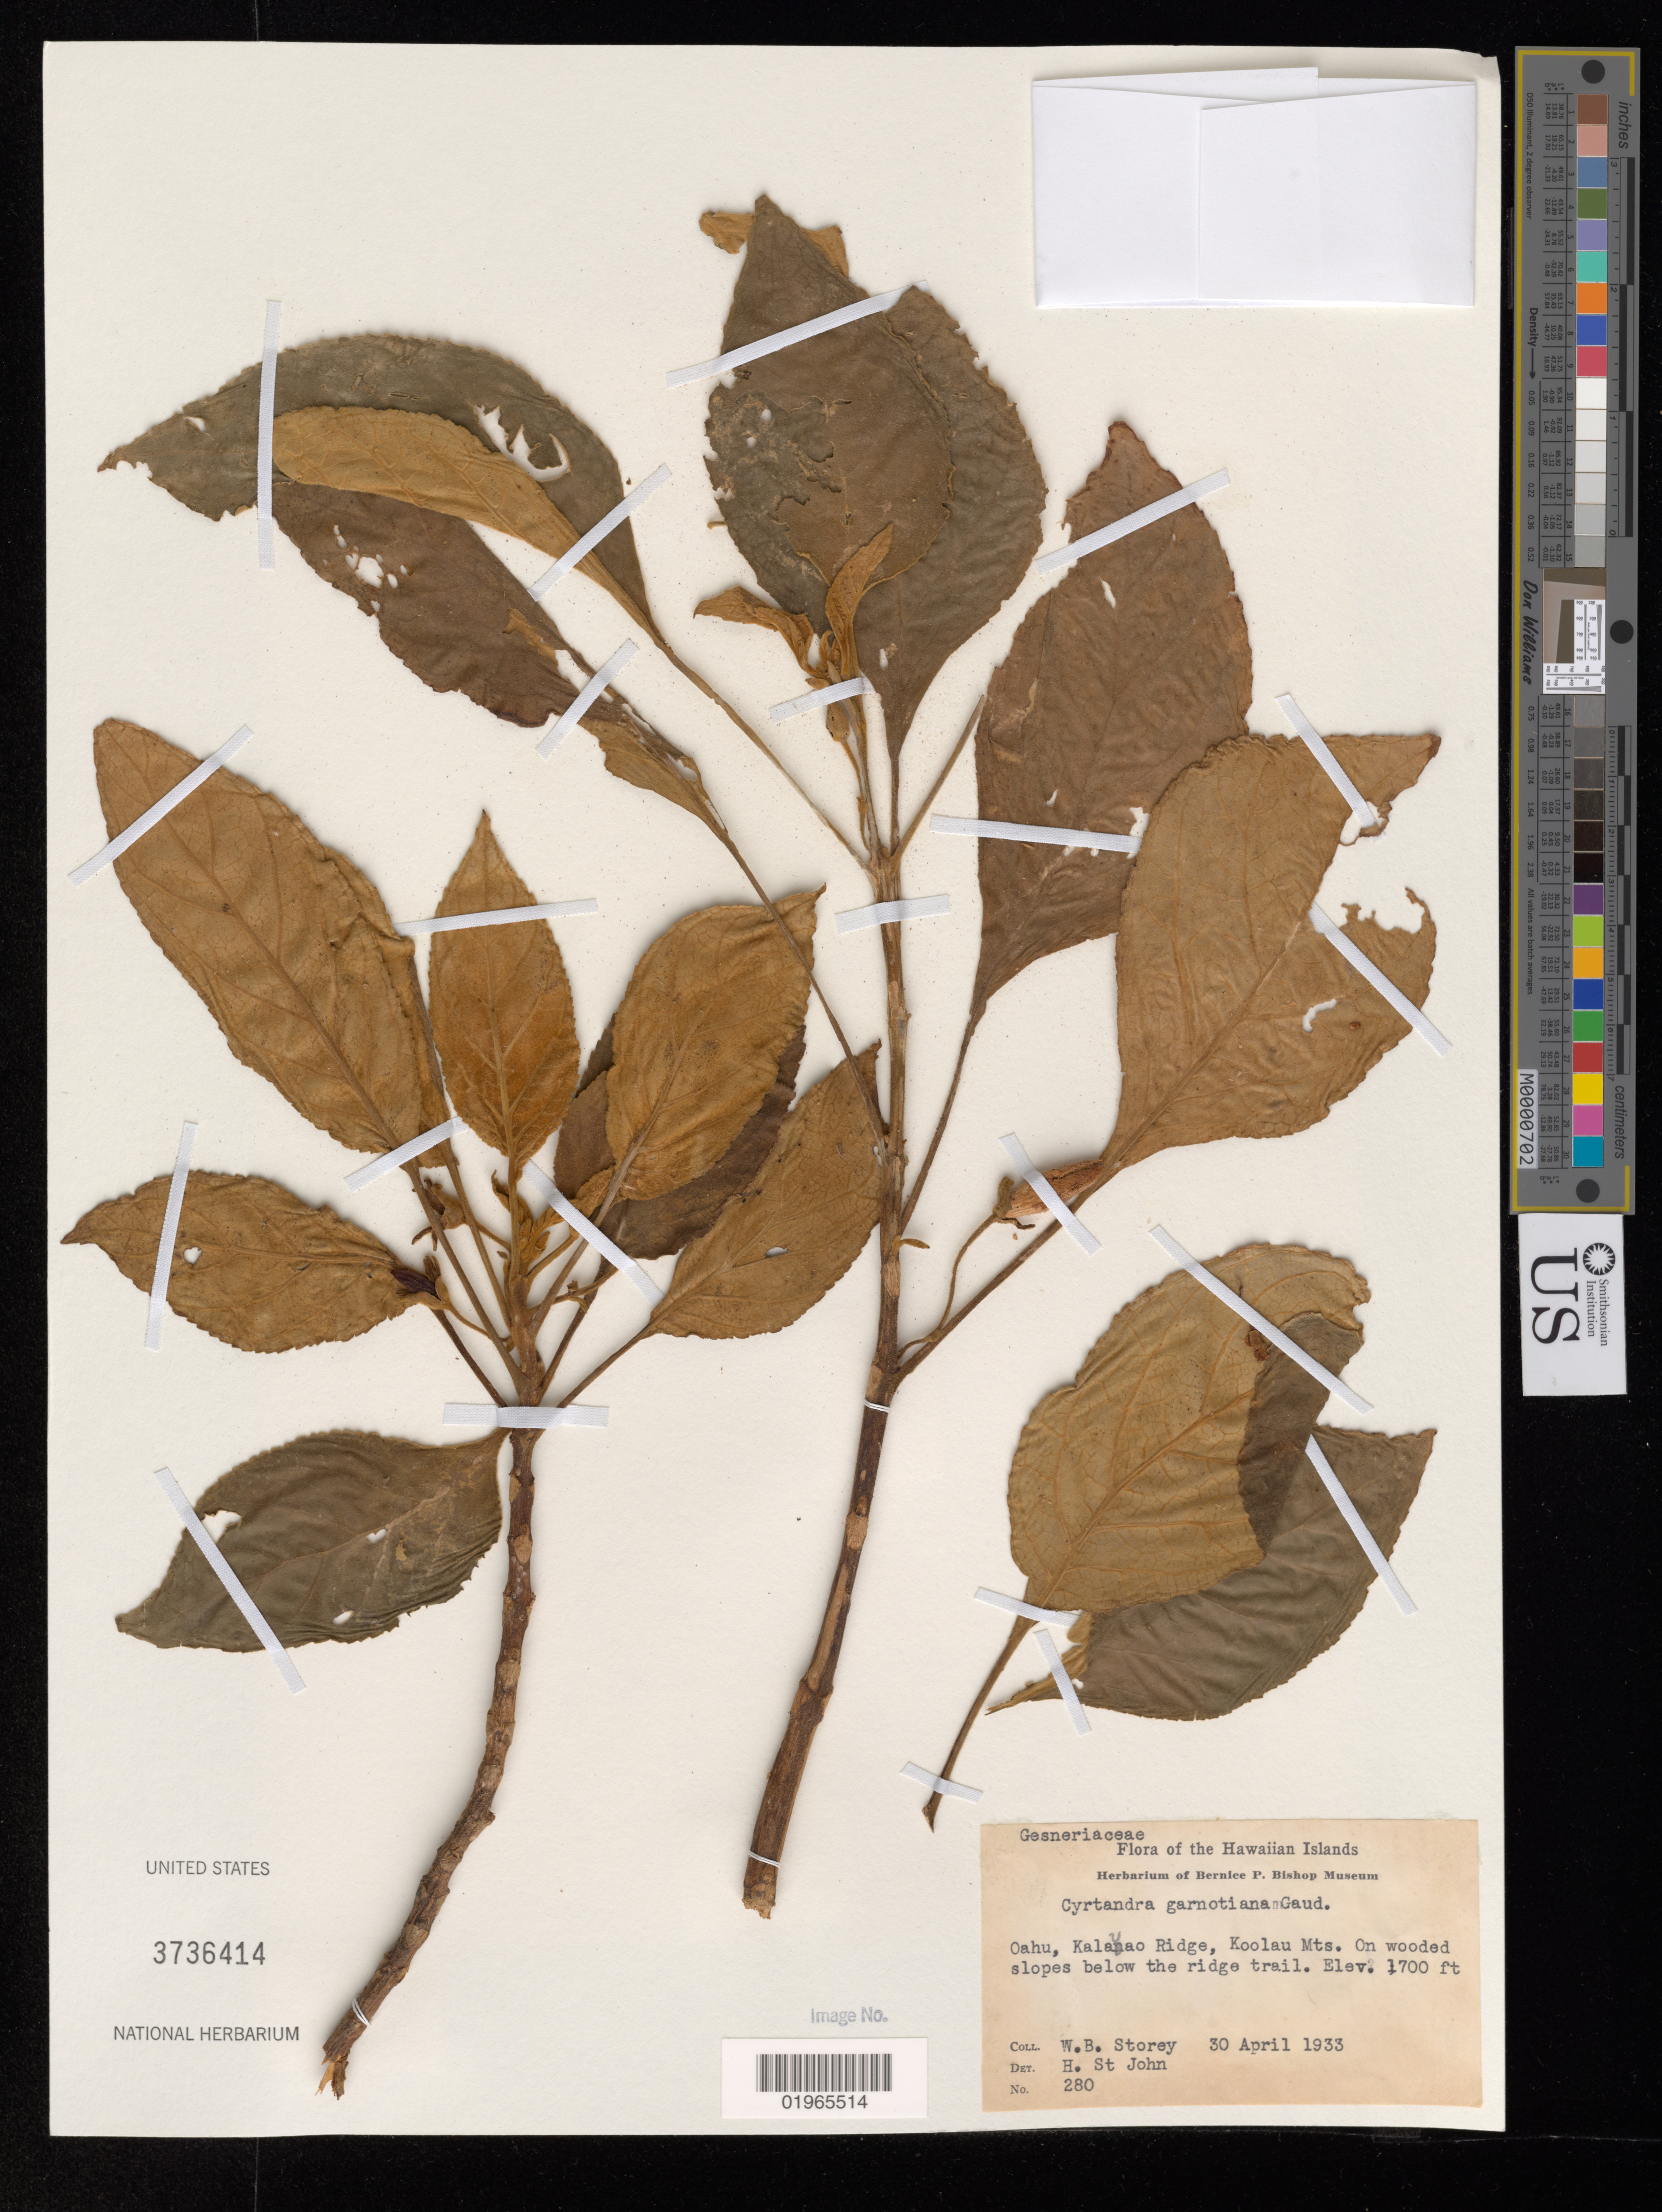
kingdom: Plantae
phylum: Tracheophyta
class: Magnoliopsida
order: Lamiales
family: Gesneriaceae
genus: Cyrtandra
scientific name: Cyrtandra garnotiana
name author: Gaudich.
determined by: St. John, H.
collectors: W. Storey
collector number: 280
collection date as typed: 30 Apr 1933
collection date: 1933-04-30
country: United States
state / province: Hawaii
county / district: Honolulu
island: Oahu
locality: Kalauao Ridge, Koolau Mts., on wooded slopes below trail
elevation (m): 518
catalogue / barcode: US 3736414